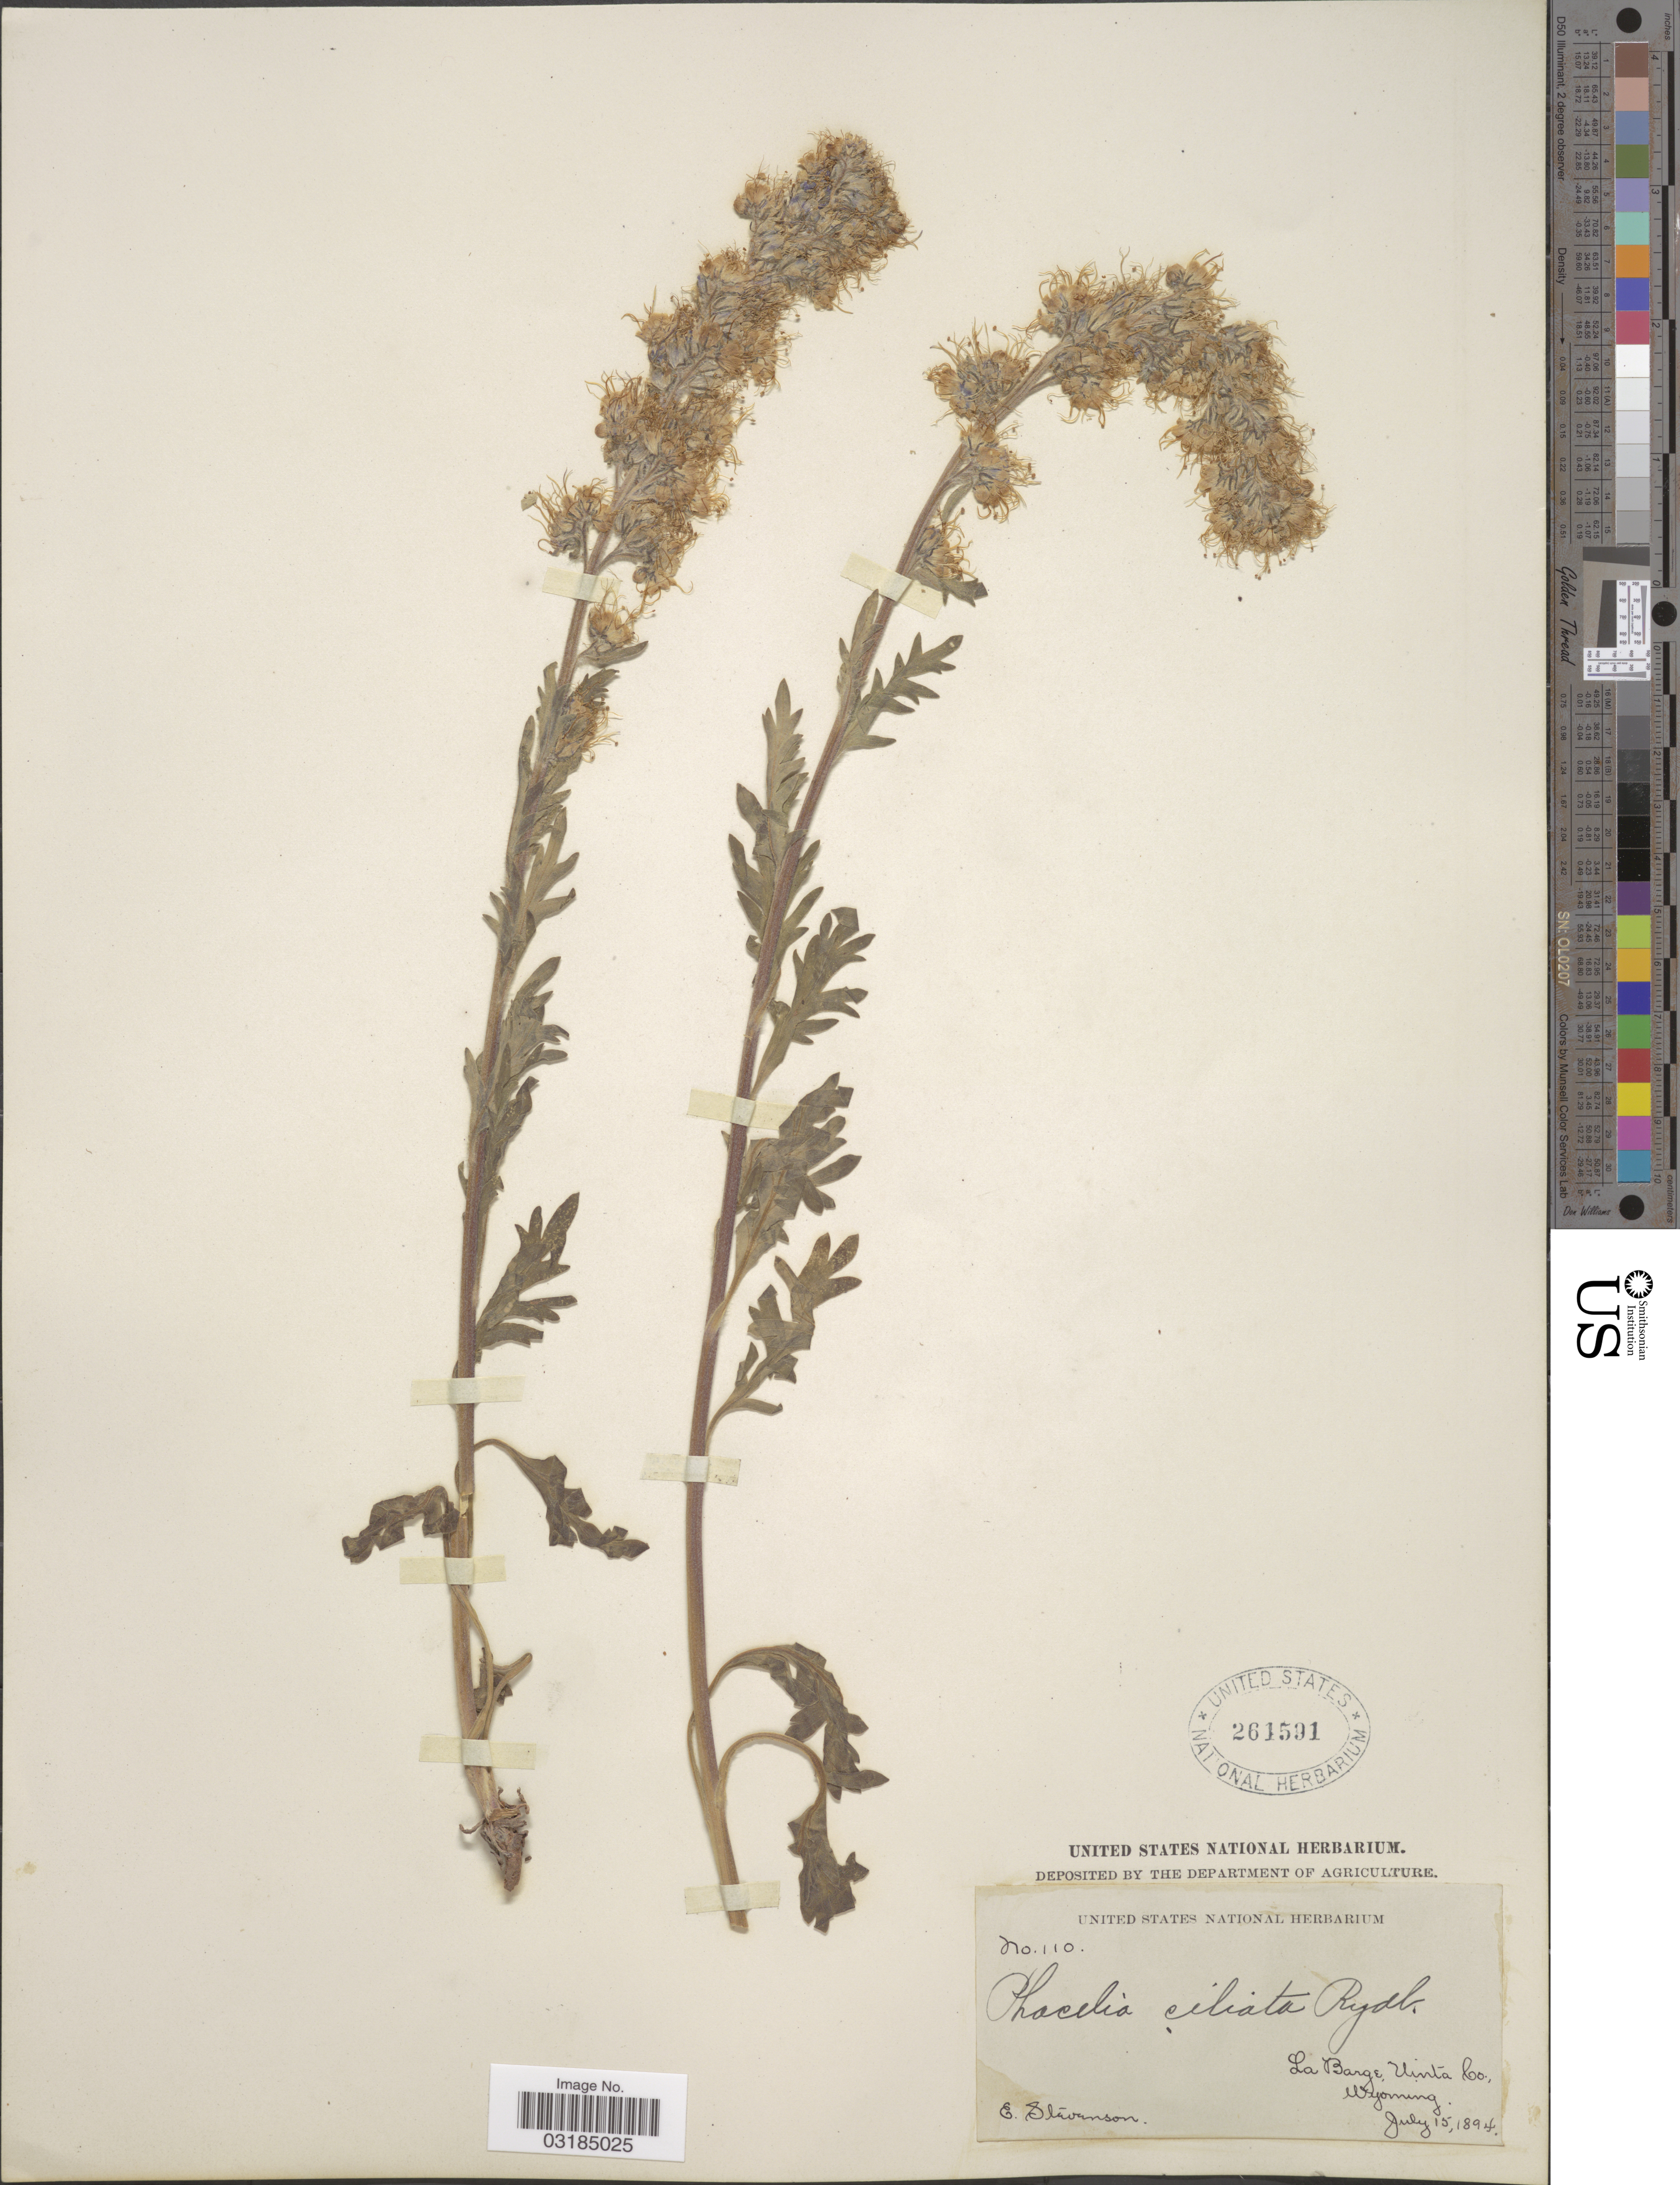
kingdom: Plantae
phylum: Tracheophyta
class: Magnoliopsida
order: Boraginales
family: Hydrophyllaceae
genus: Phacelia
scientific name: Phacelia ciliosa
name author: Rydb.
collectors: E. Stevenson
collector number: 110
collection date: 1894-07-15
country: United States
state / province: Wyoming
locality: La Barge, Uinta Co.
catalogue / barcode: US 261591